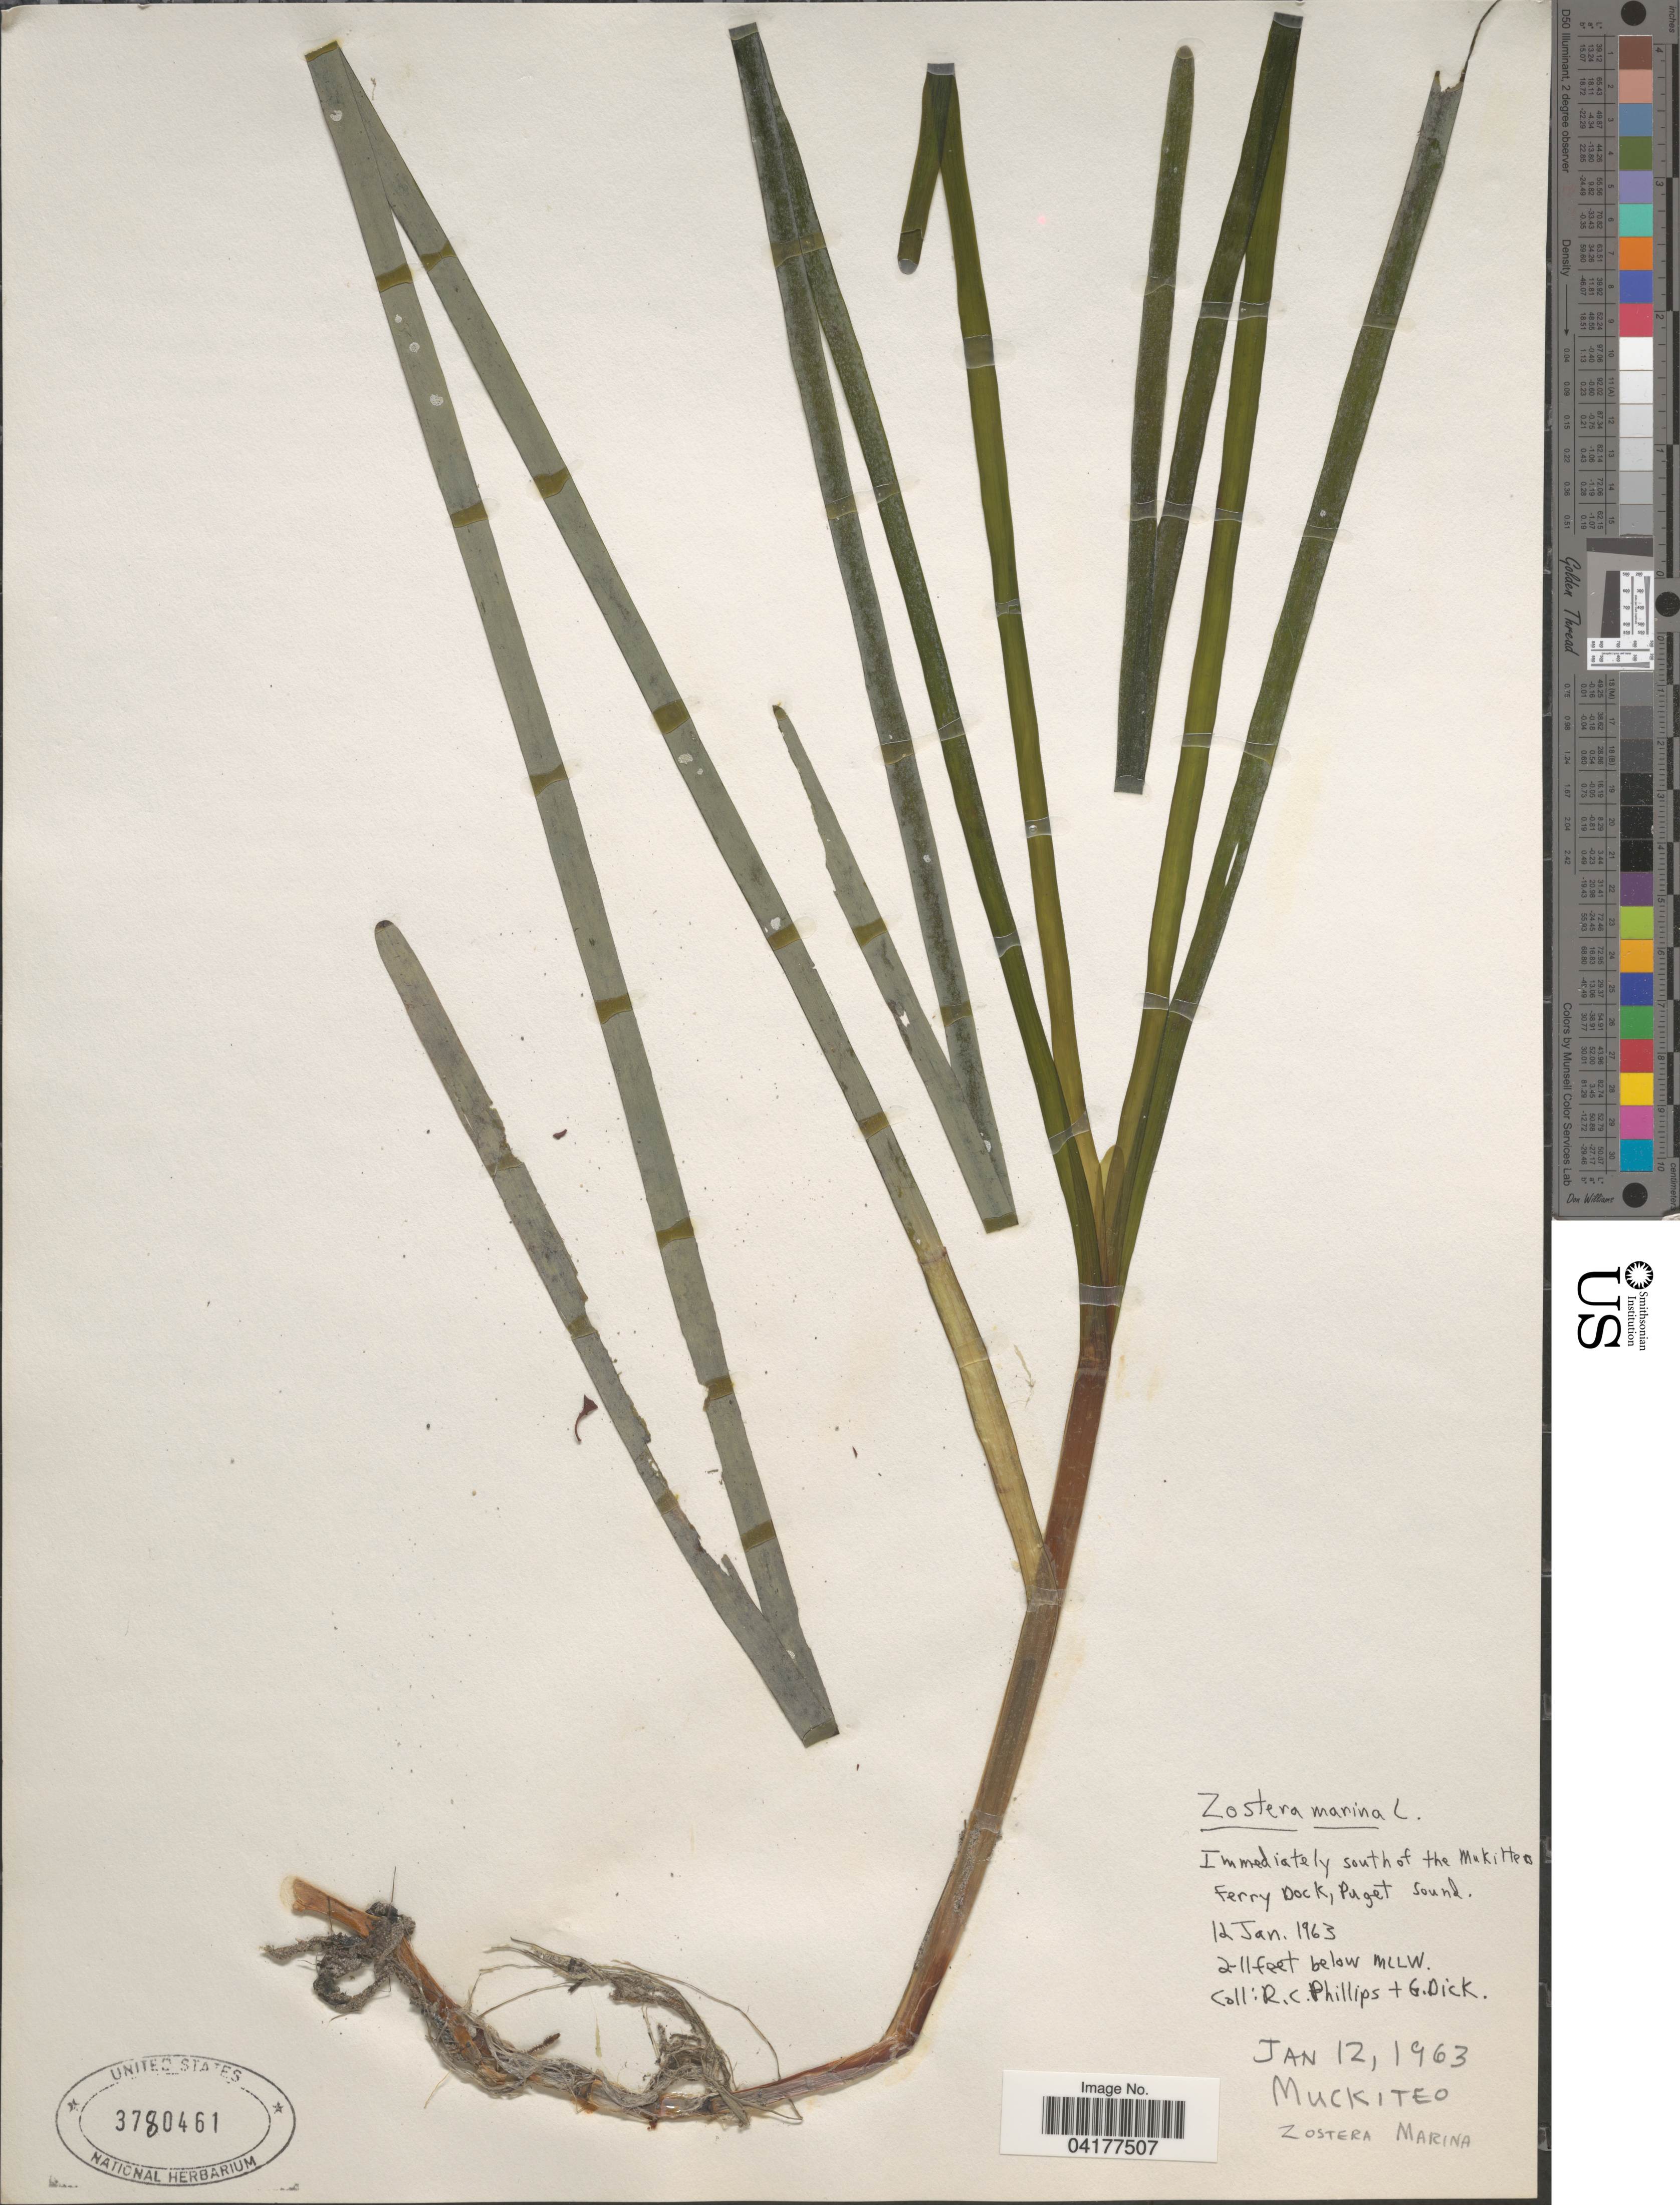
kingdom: Plantae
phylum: Tracheophyta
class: Liliopsida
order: Alismatales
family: Zosteraceae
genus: Zostera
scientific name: Zostera marina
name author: L.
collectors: R. C. Phillips & G. Dick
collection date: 1963-01-12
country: United States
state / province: Washington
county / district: King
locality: Immediately south of the Mukitteo Ferry Dock, Puget Sound. 2-11 feet below MLLW. Muckiteo.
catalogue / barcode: US 3780461